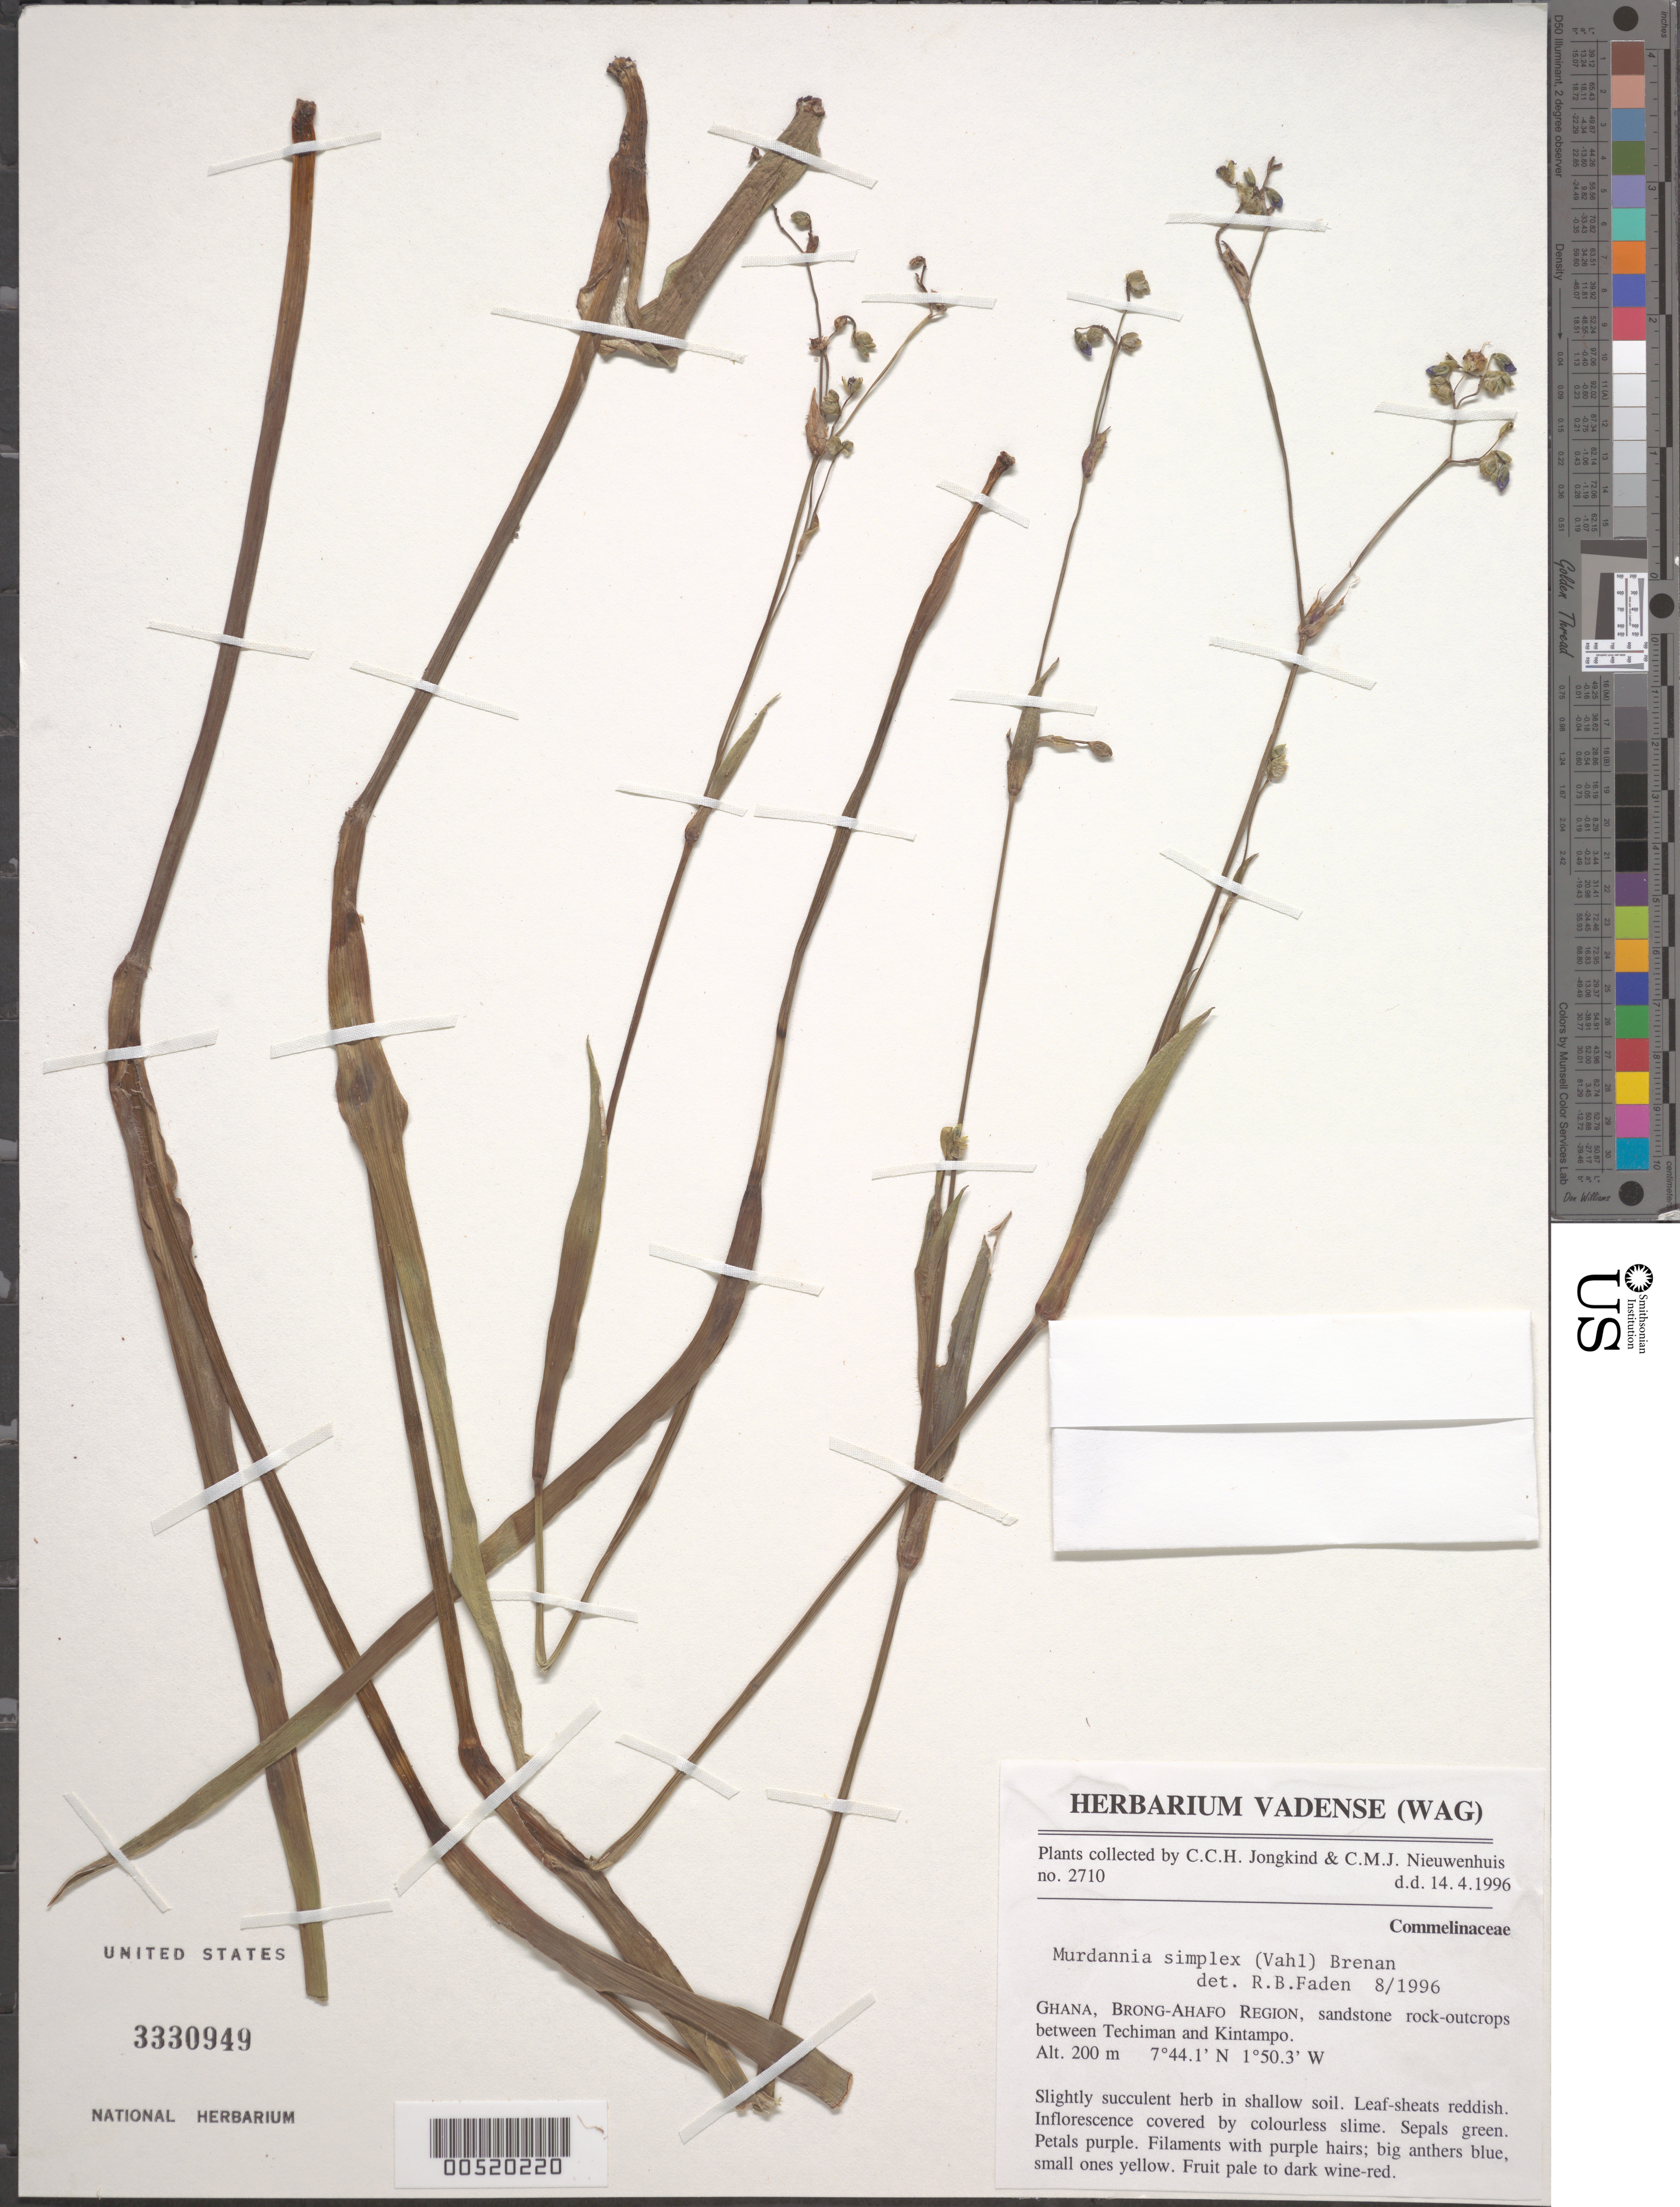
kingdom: Plantae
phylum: Tracheophyta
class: Liliopsida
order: Commelinales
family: Commelinaceae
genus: Murdannia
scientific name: Murdannia simplex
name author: (Vahl) Brenan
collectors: C. C. Jongkind & C. Nieuwenhuis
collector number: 2710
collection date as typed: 14 Apr 1996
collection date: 1996-04-14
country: Ghana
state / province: Brong-ahafo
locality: Between techiman and kintampo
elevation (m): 200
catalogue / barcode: US 3330949